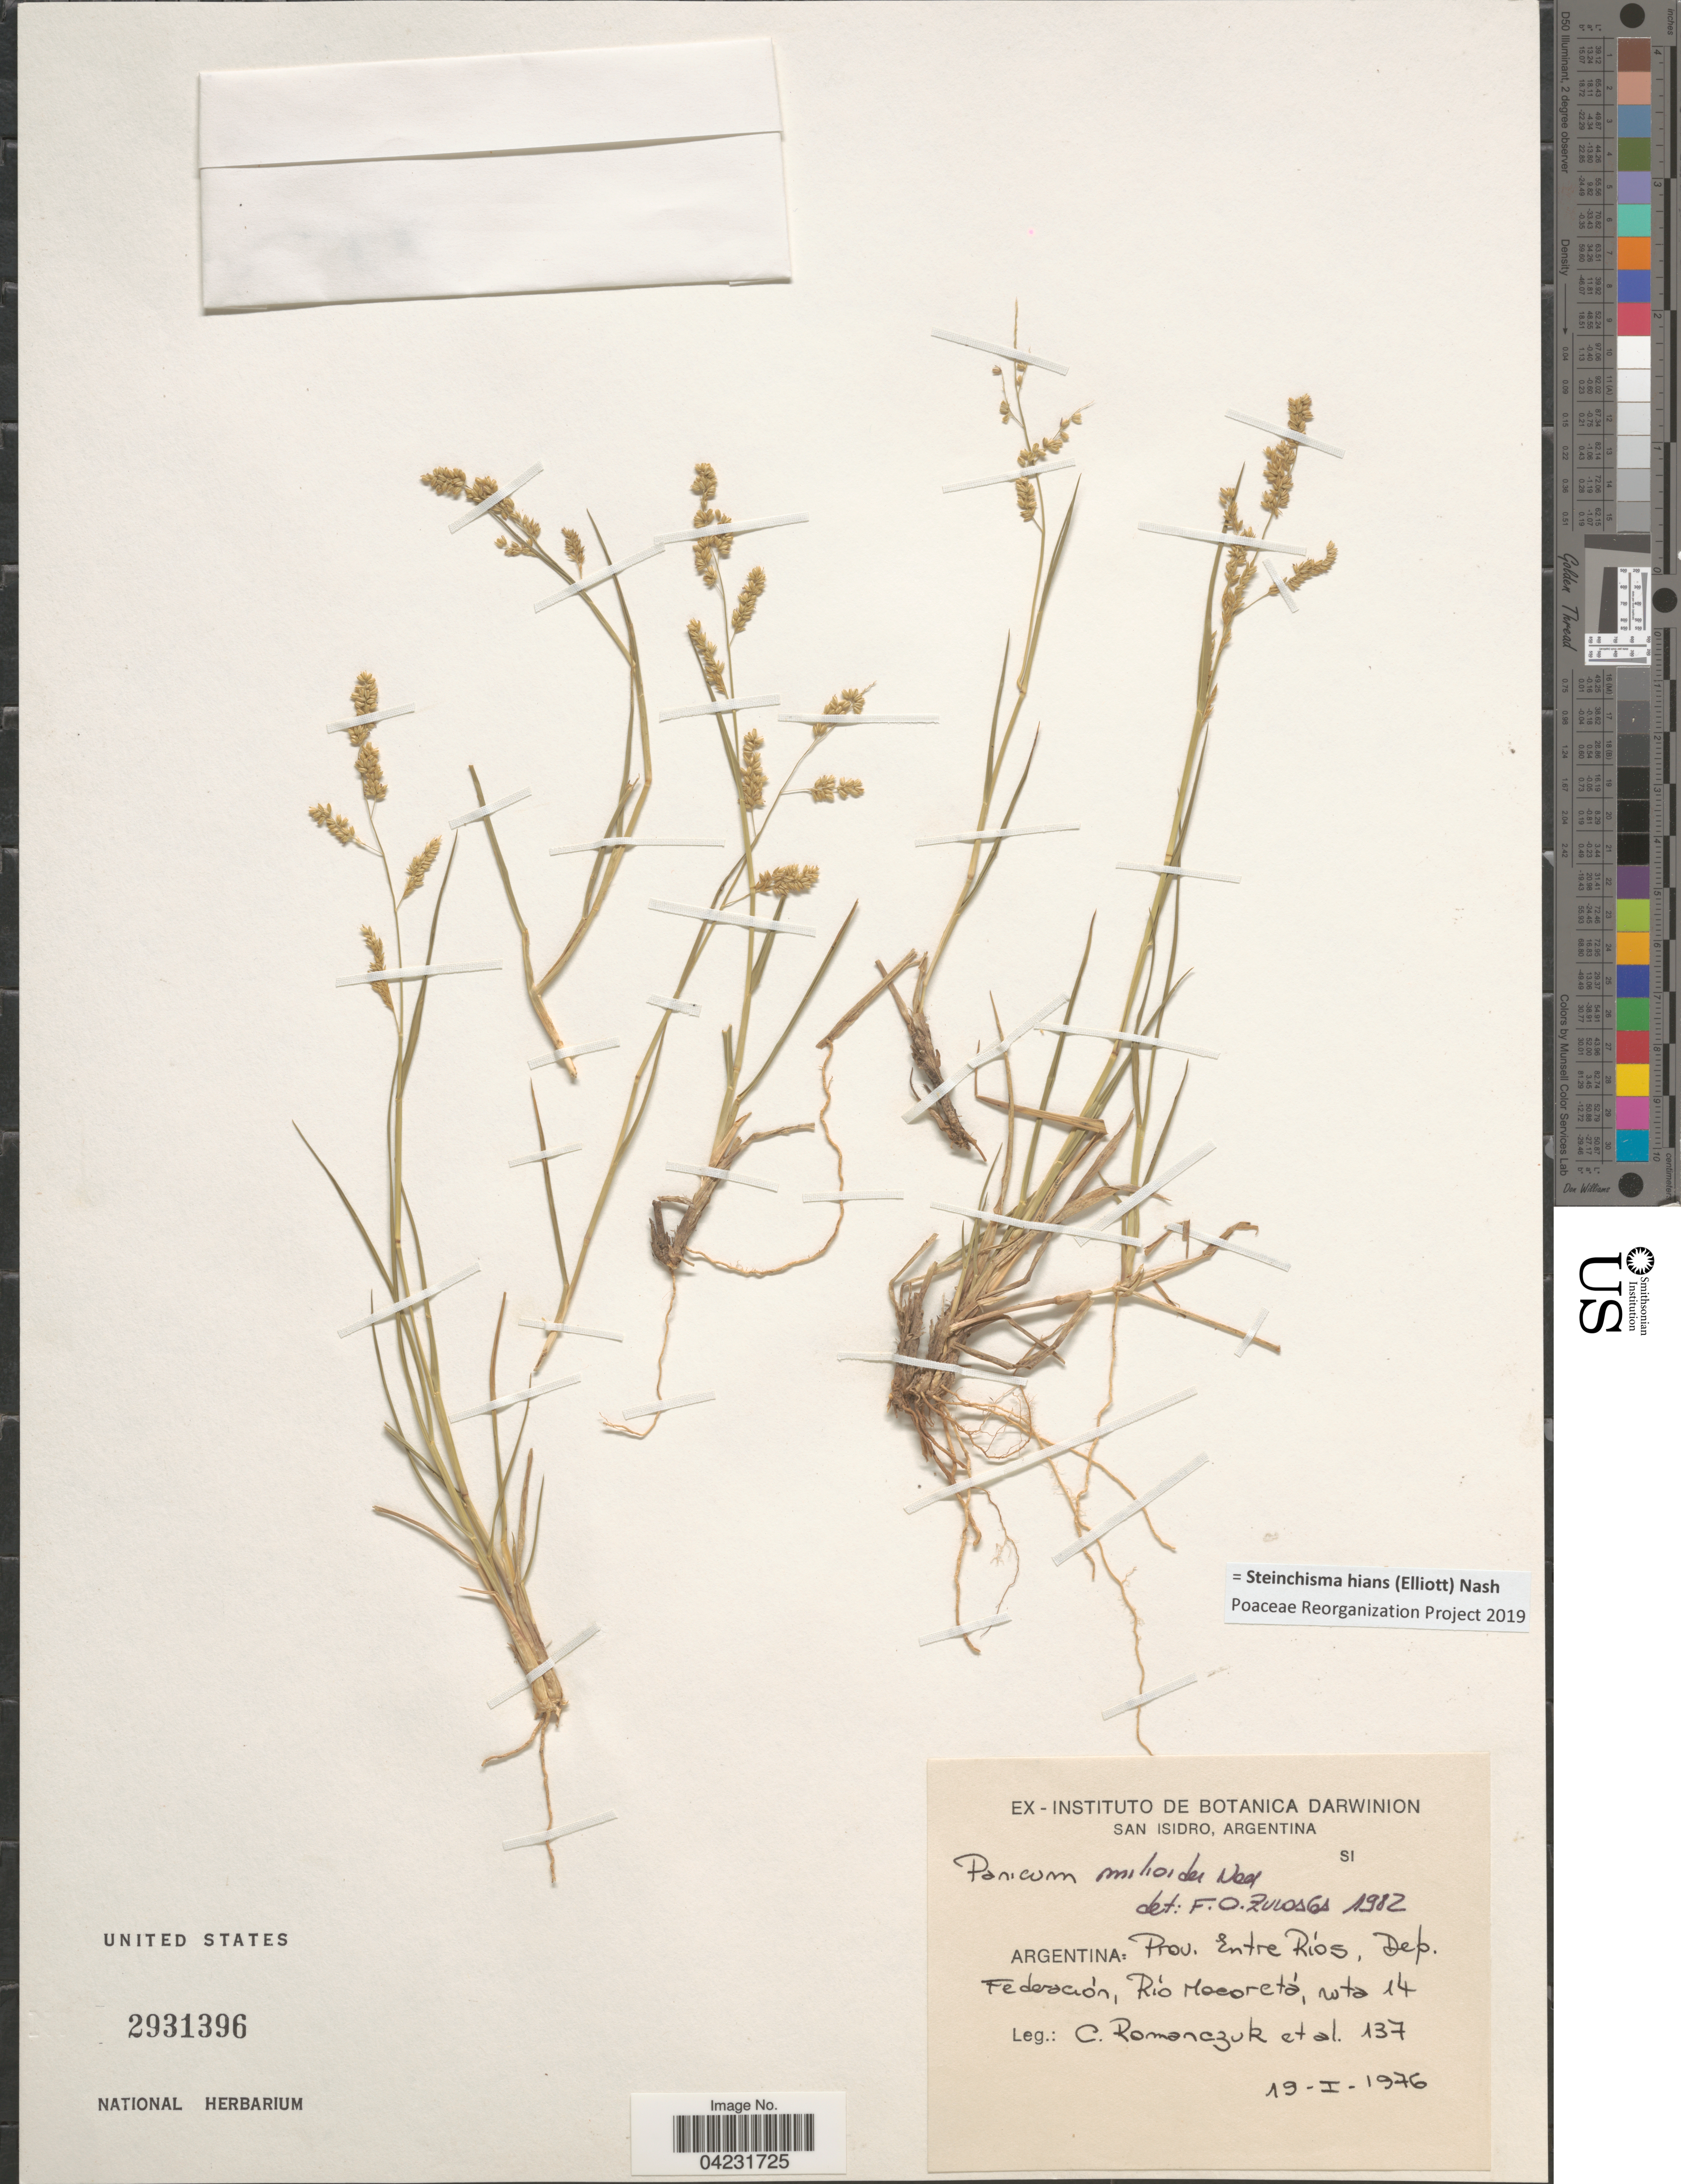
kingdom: Plantae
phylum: Tracheophyta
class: Liliopsida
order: Poales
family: Poaceae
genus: Steinchisma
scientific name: Steinchisma hians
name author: (Elliott) Nash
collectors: C. Romanczuk & et al.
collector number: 137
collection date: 1976-01-19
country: Argentina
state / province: Entre Rios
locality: Dep. Federación, Río Mocoretá, ruta 14.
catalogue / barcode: US 2931396